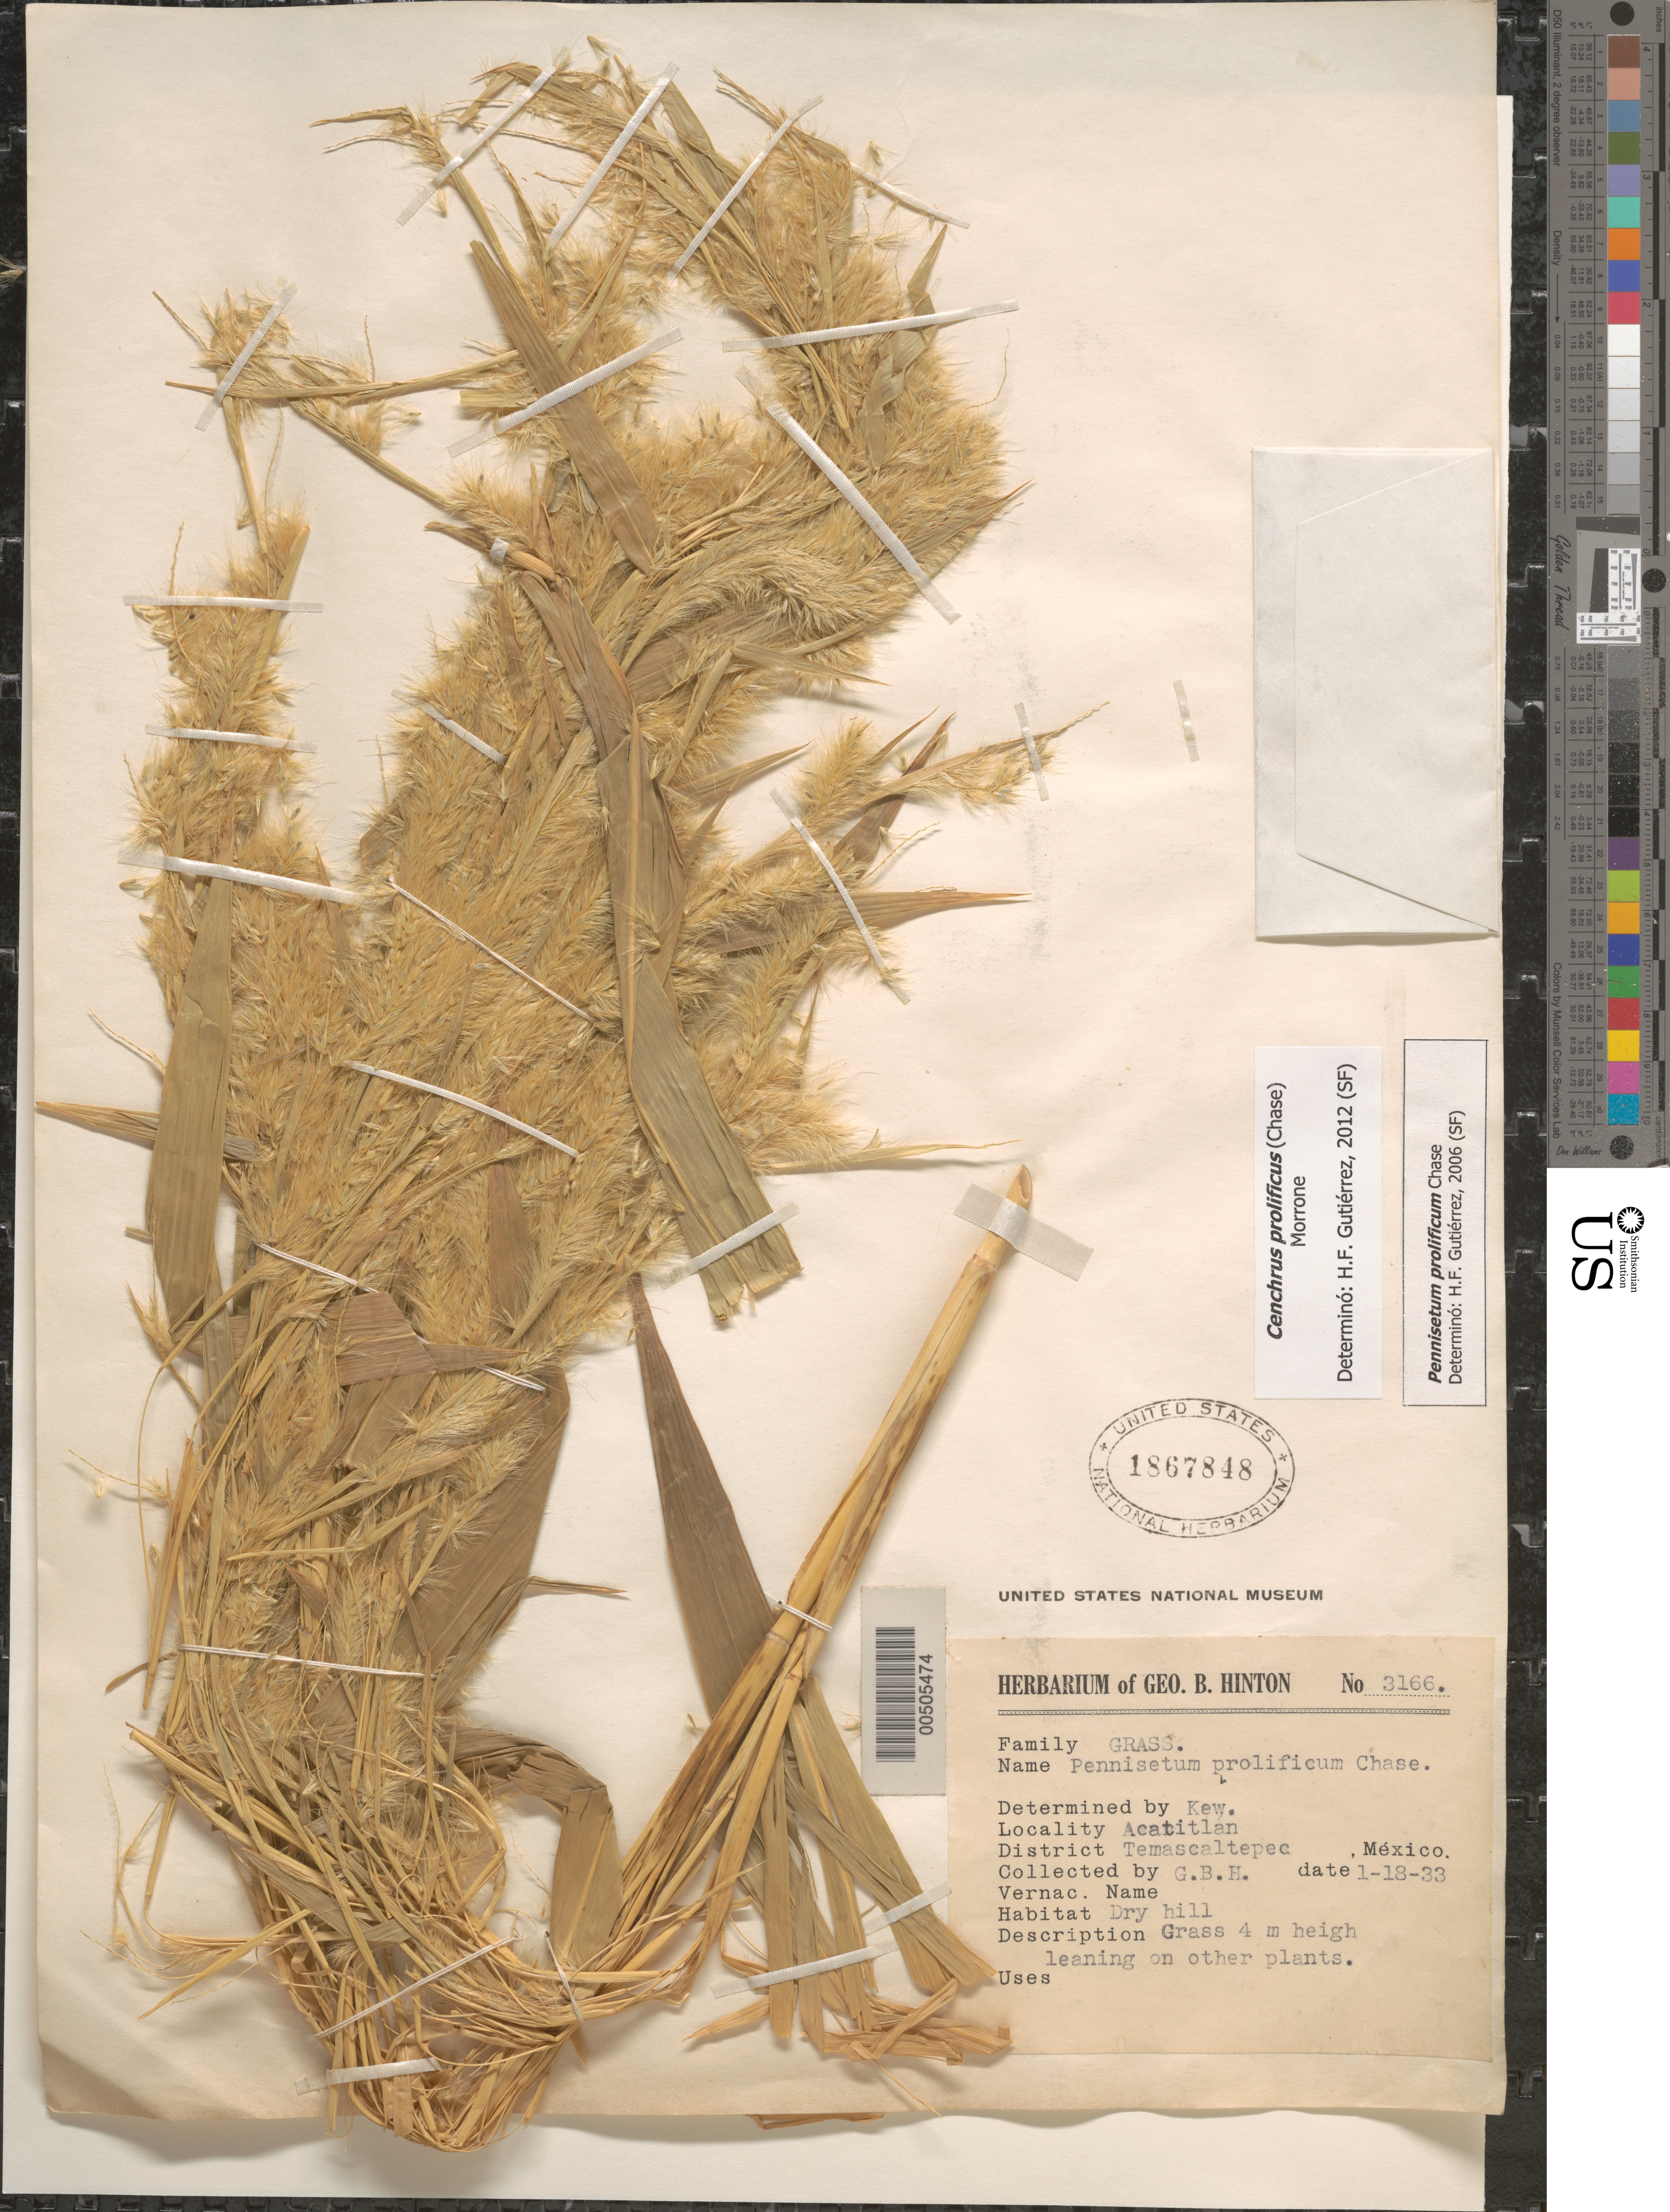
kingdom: Plantae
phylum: Tracheophyta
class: Liliopsida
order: Poales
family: Poaceae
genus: Cenchrus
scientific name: Cenchrus prolificus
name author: (Chase) Morrone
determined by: Gutiérrez, H. F.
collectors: G. B. Hinton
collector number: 3166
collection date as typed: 18 Jan 1933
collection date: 1933-01-18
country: Mexico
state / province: México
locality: Temascaltepec Dist., Acatitlan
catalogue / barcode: US 1867848